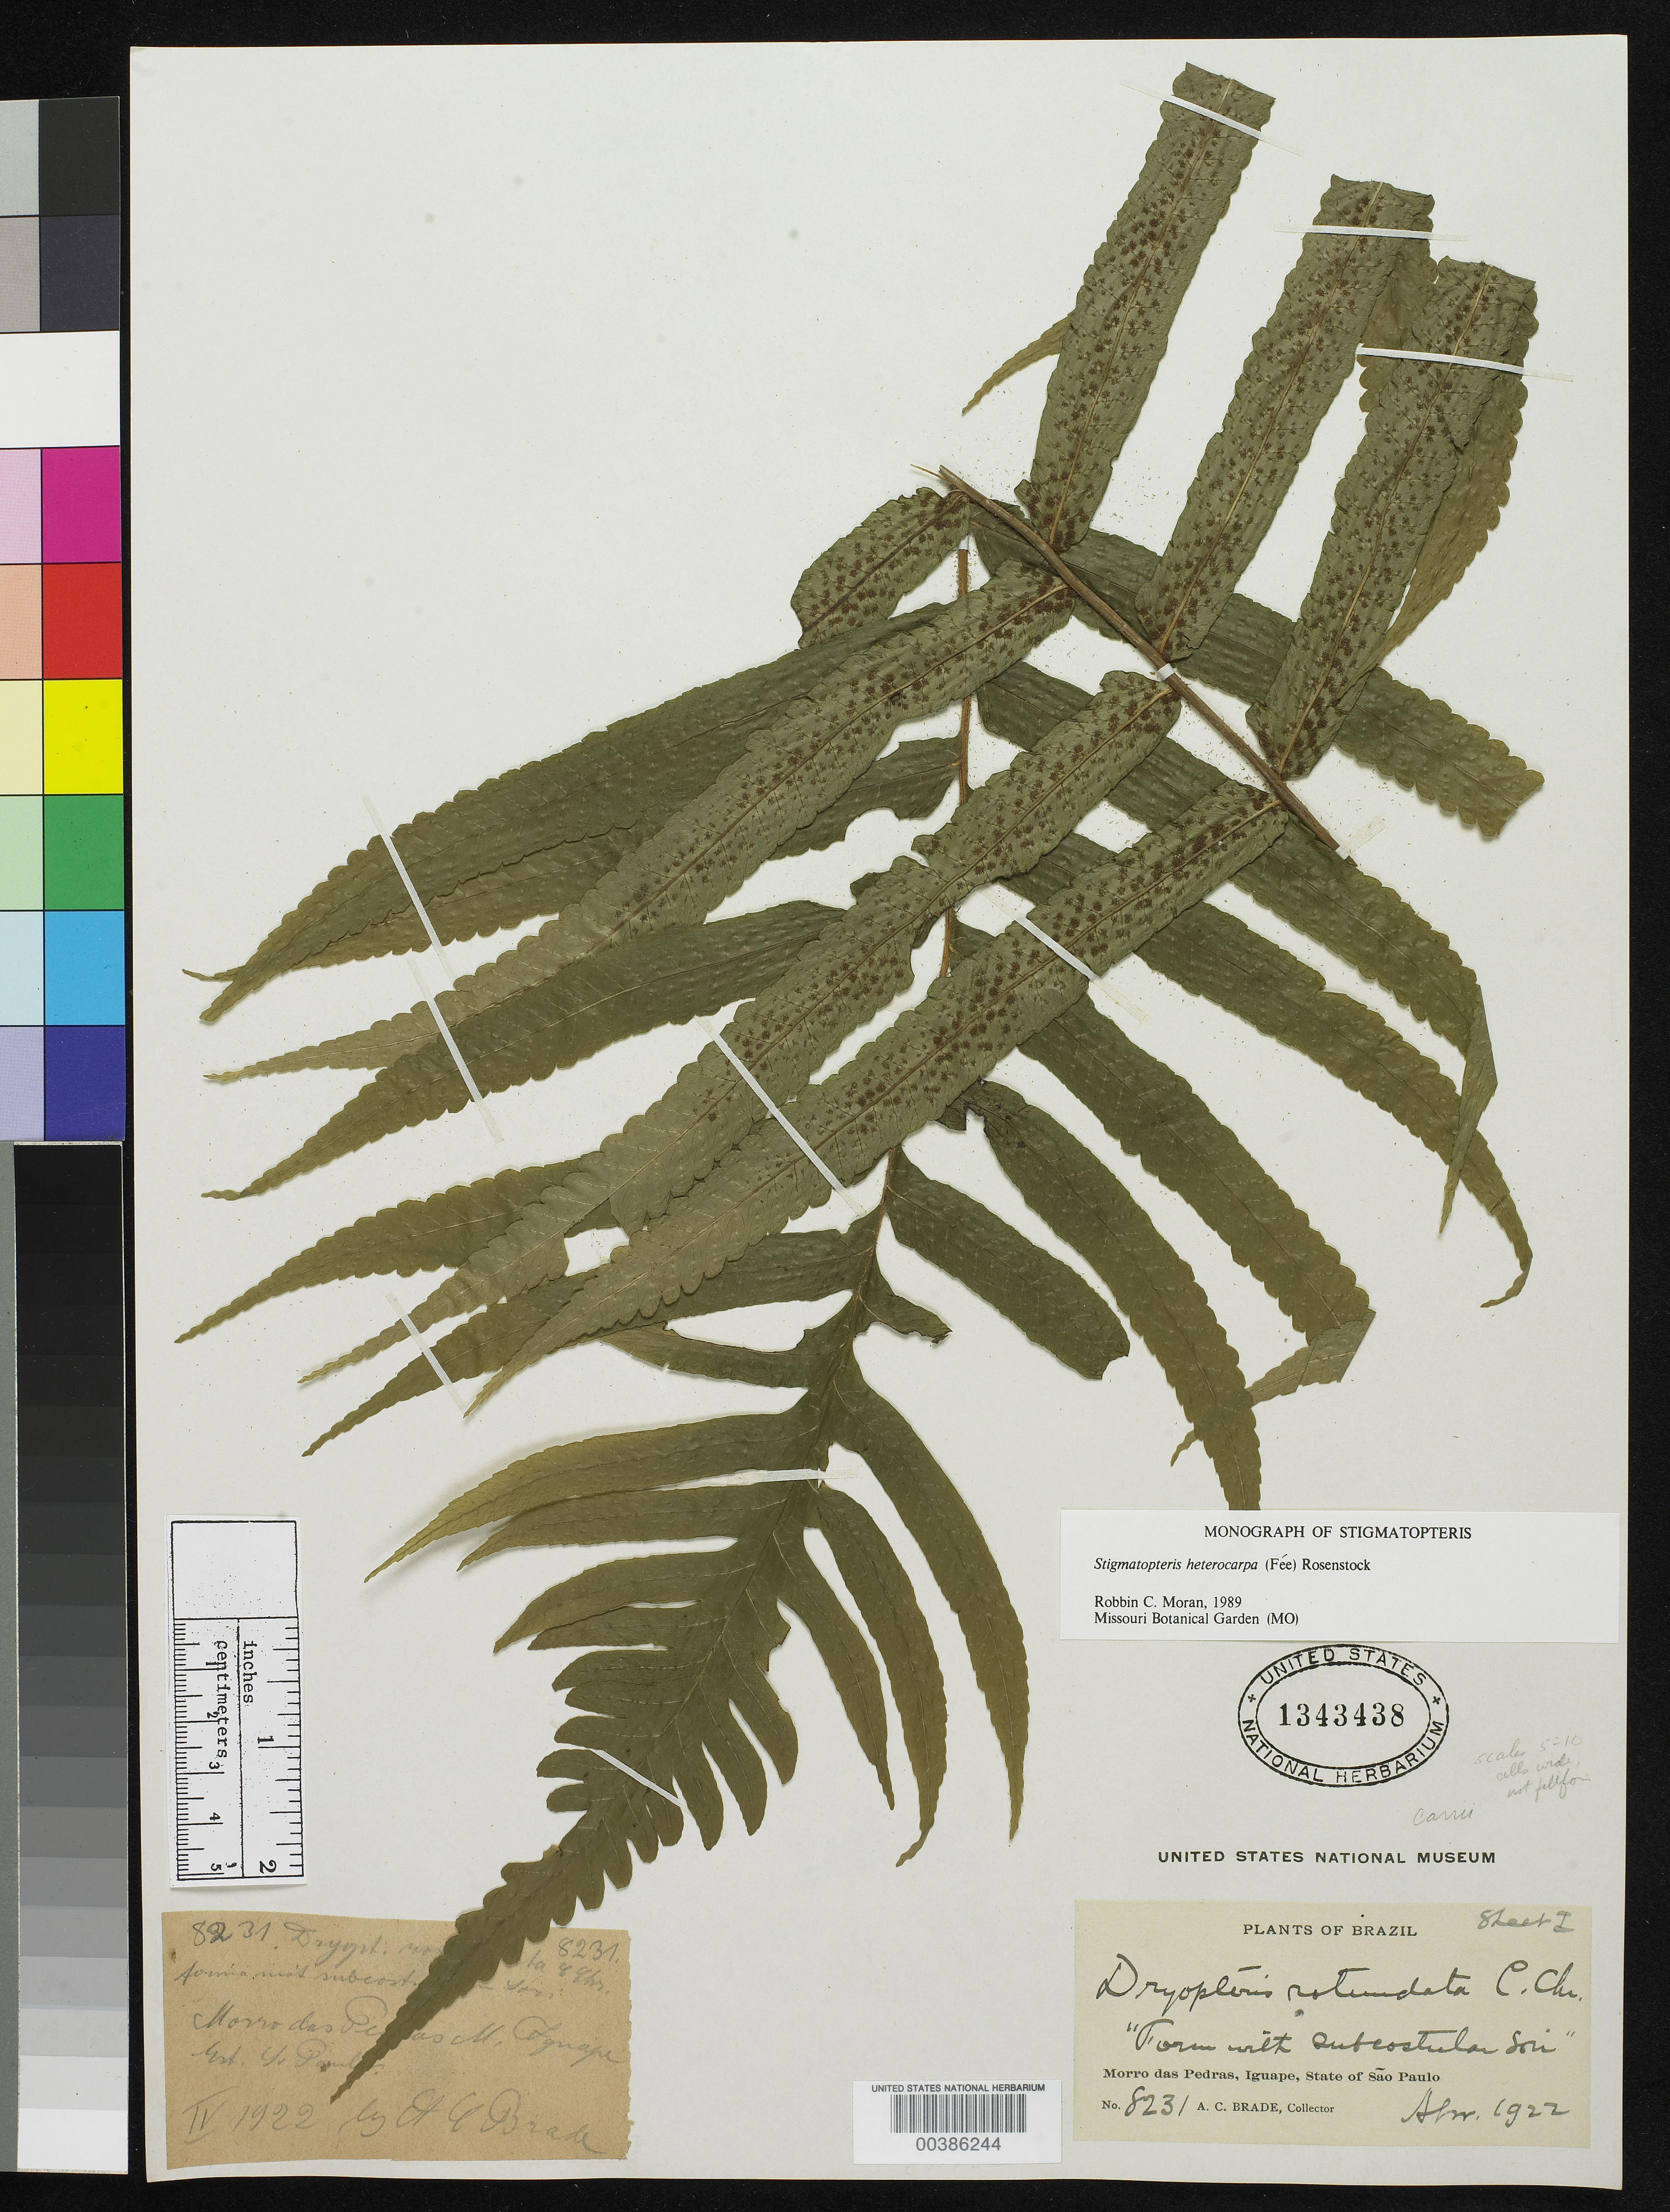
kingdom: Plantae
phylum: Tracheophyta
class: Polypodiopsida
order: Polypodiales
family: Dryopteridaceae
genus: Stigmatopteris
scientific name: Stigmatopteris heterocarpa var. basilaris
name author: Rosenst.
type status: Isotype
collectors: A. C. Brade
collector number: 8231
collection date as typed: Apr 1922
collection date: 1922-04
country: Brazil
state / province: São Paulo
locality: Morro das Pedras.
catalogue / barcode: US 1343438